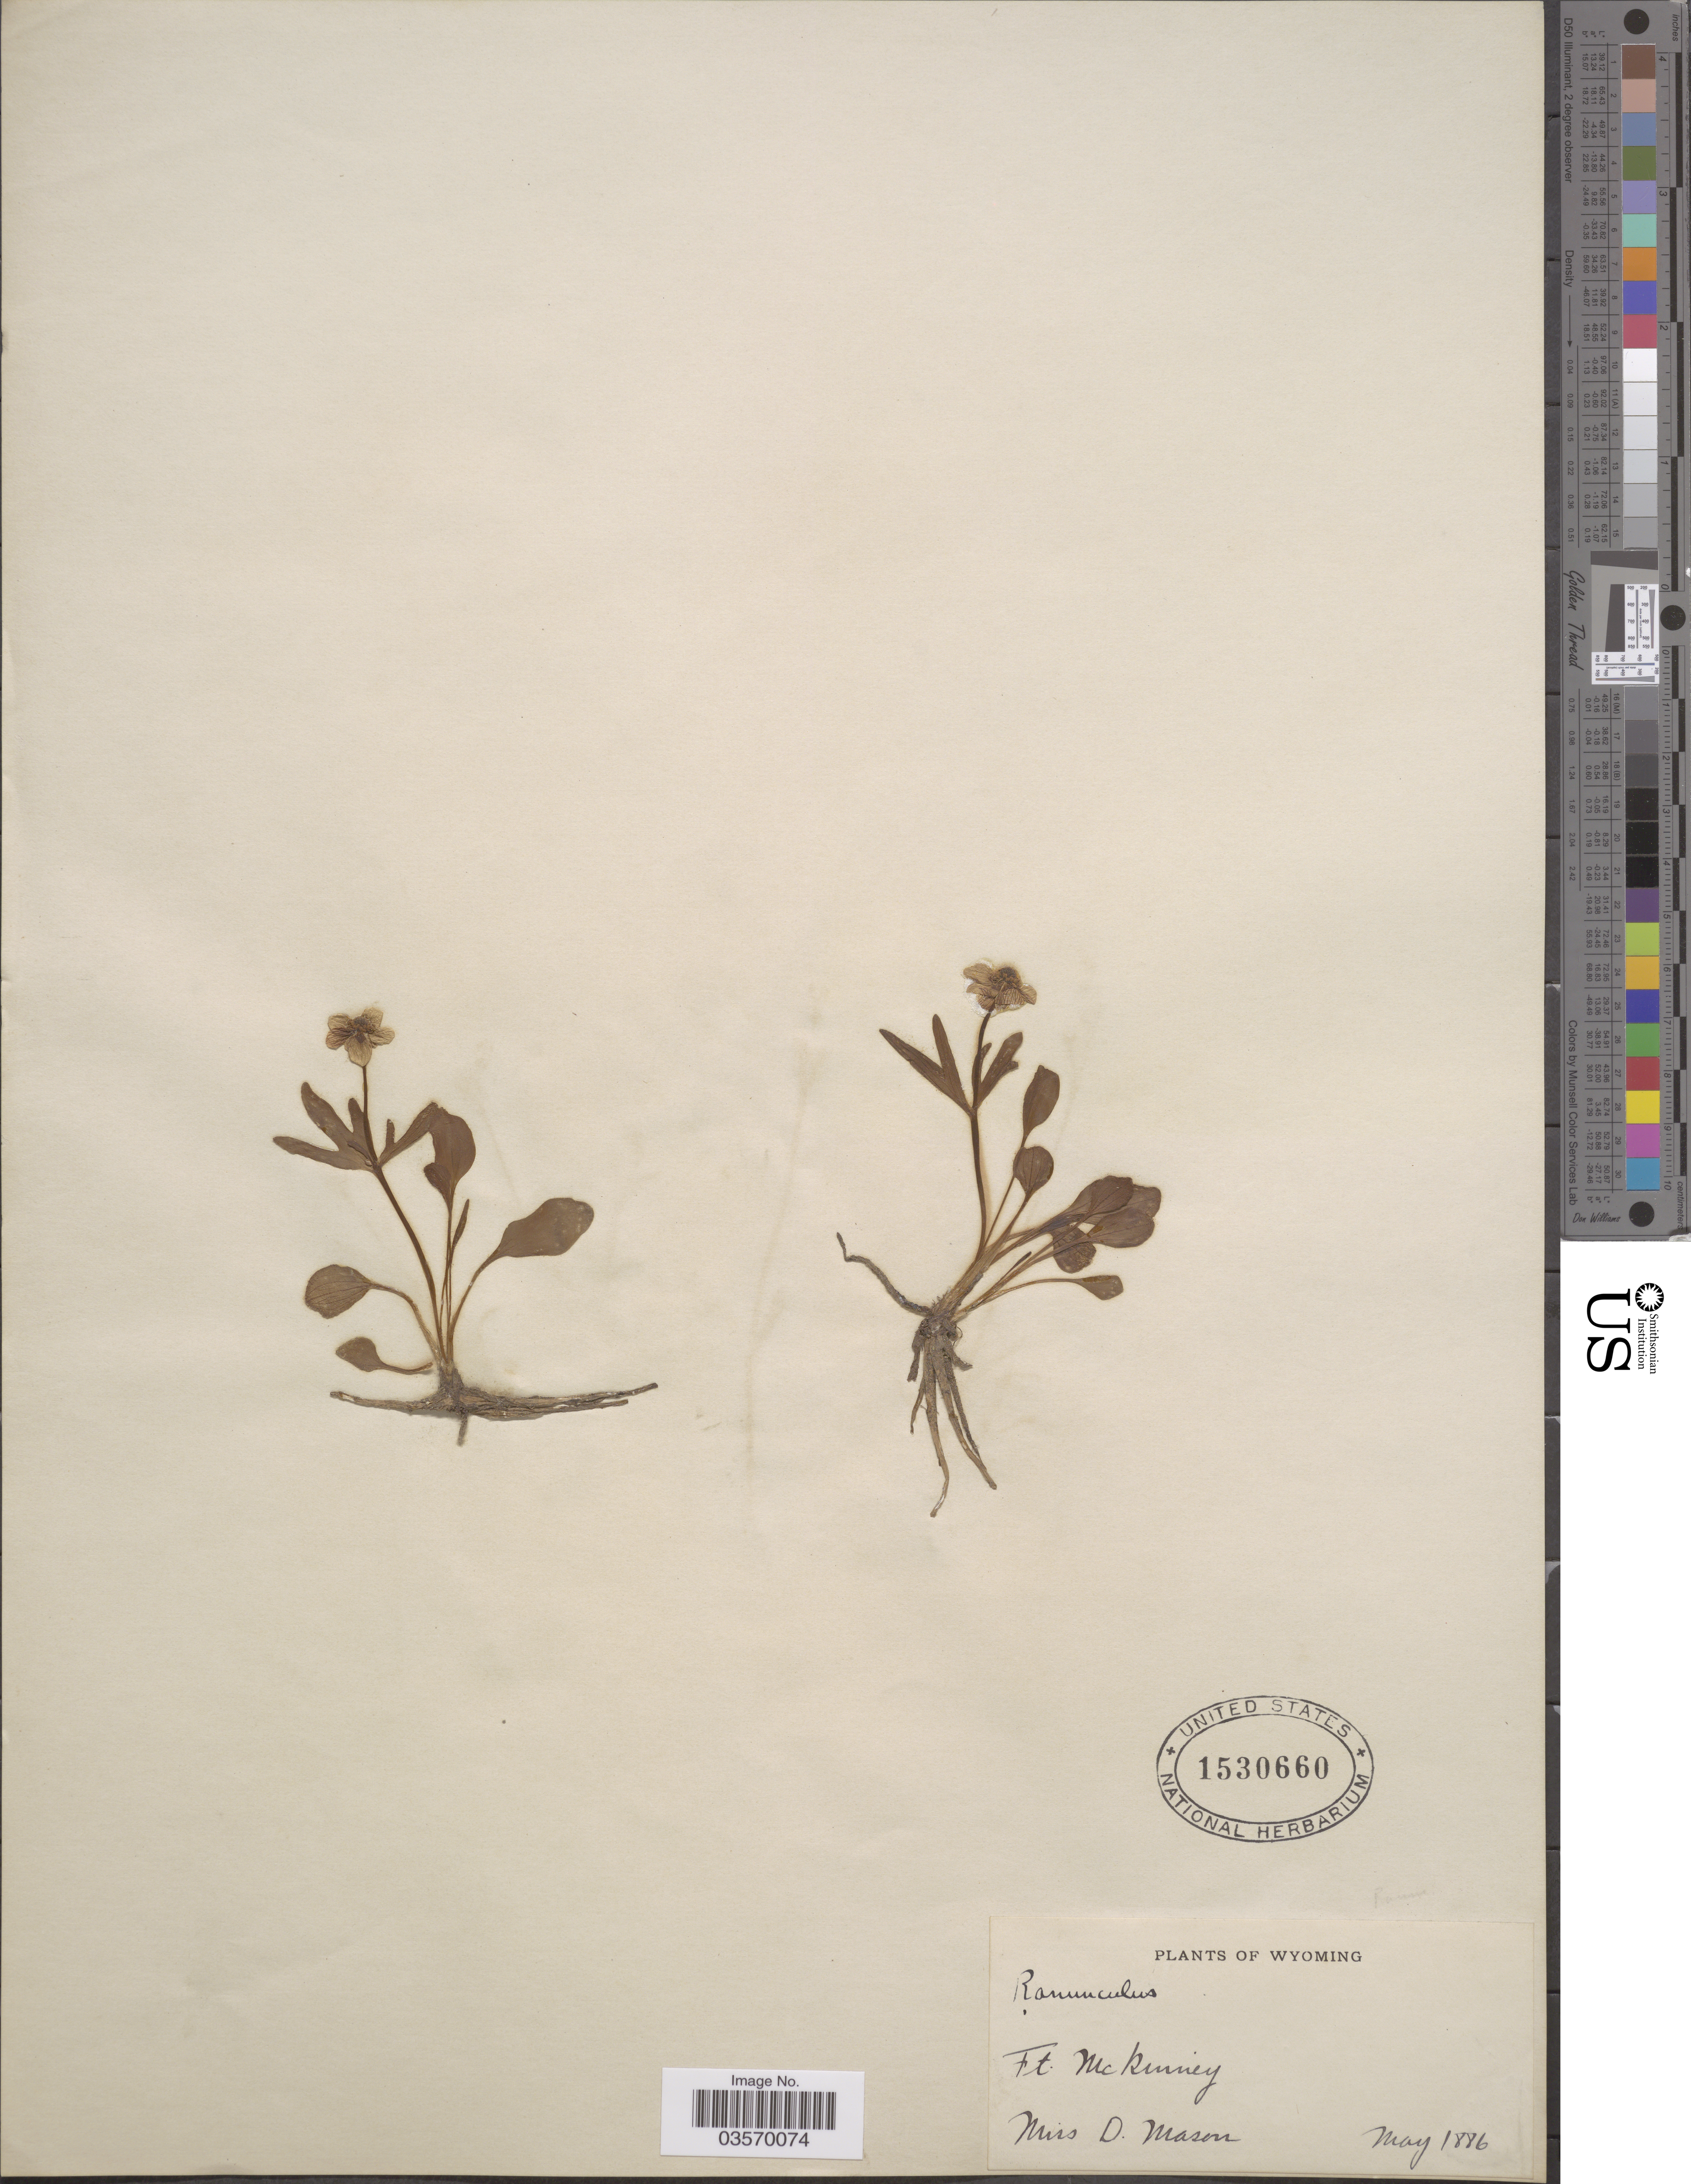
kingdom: Plantae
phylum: Tracheophyta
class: Magnoliopsida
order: Ranunculales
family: Ranunculaceae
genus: Ranunculus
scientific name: Ranunculus sp.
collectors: D. Mason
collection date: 1886-05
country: United States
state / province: Wyoming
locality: Ft. McKinney.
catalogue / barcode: US 1530660